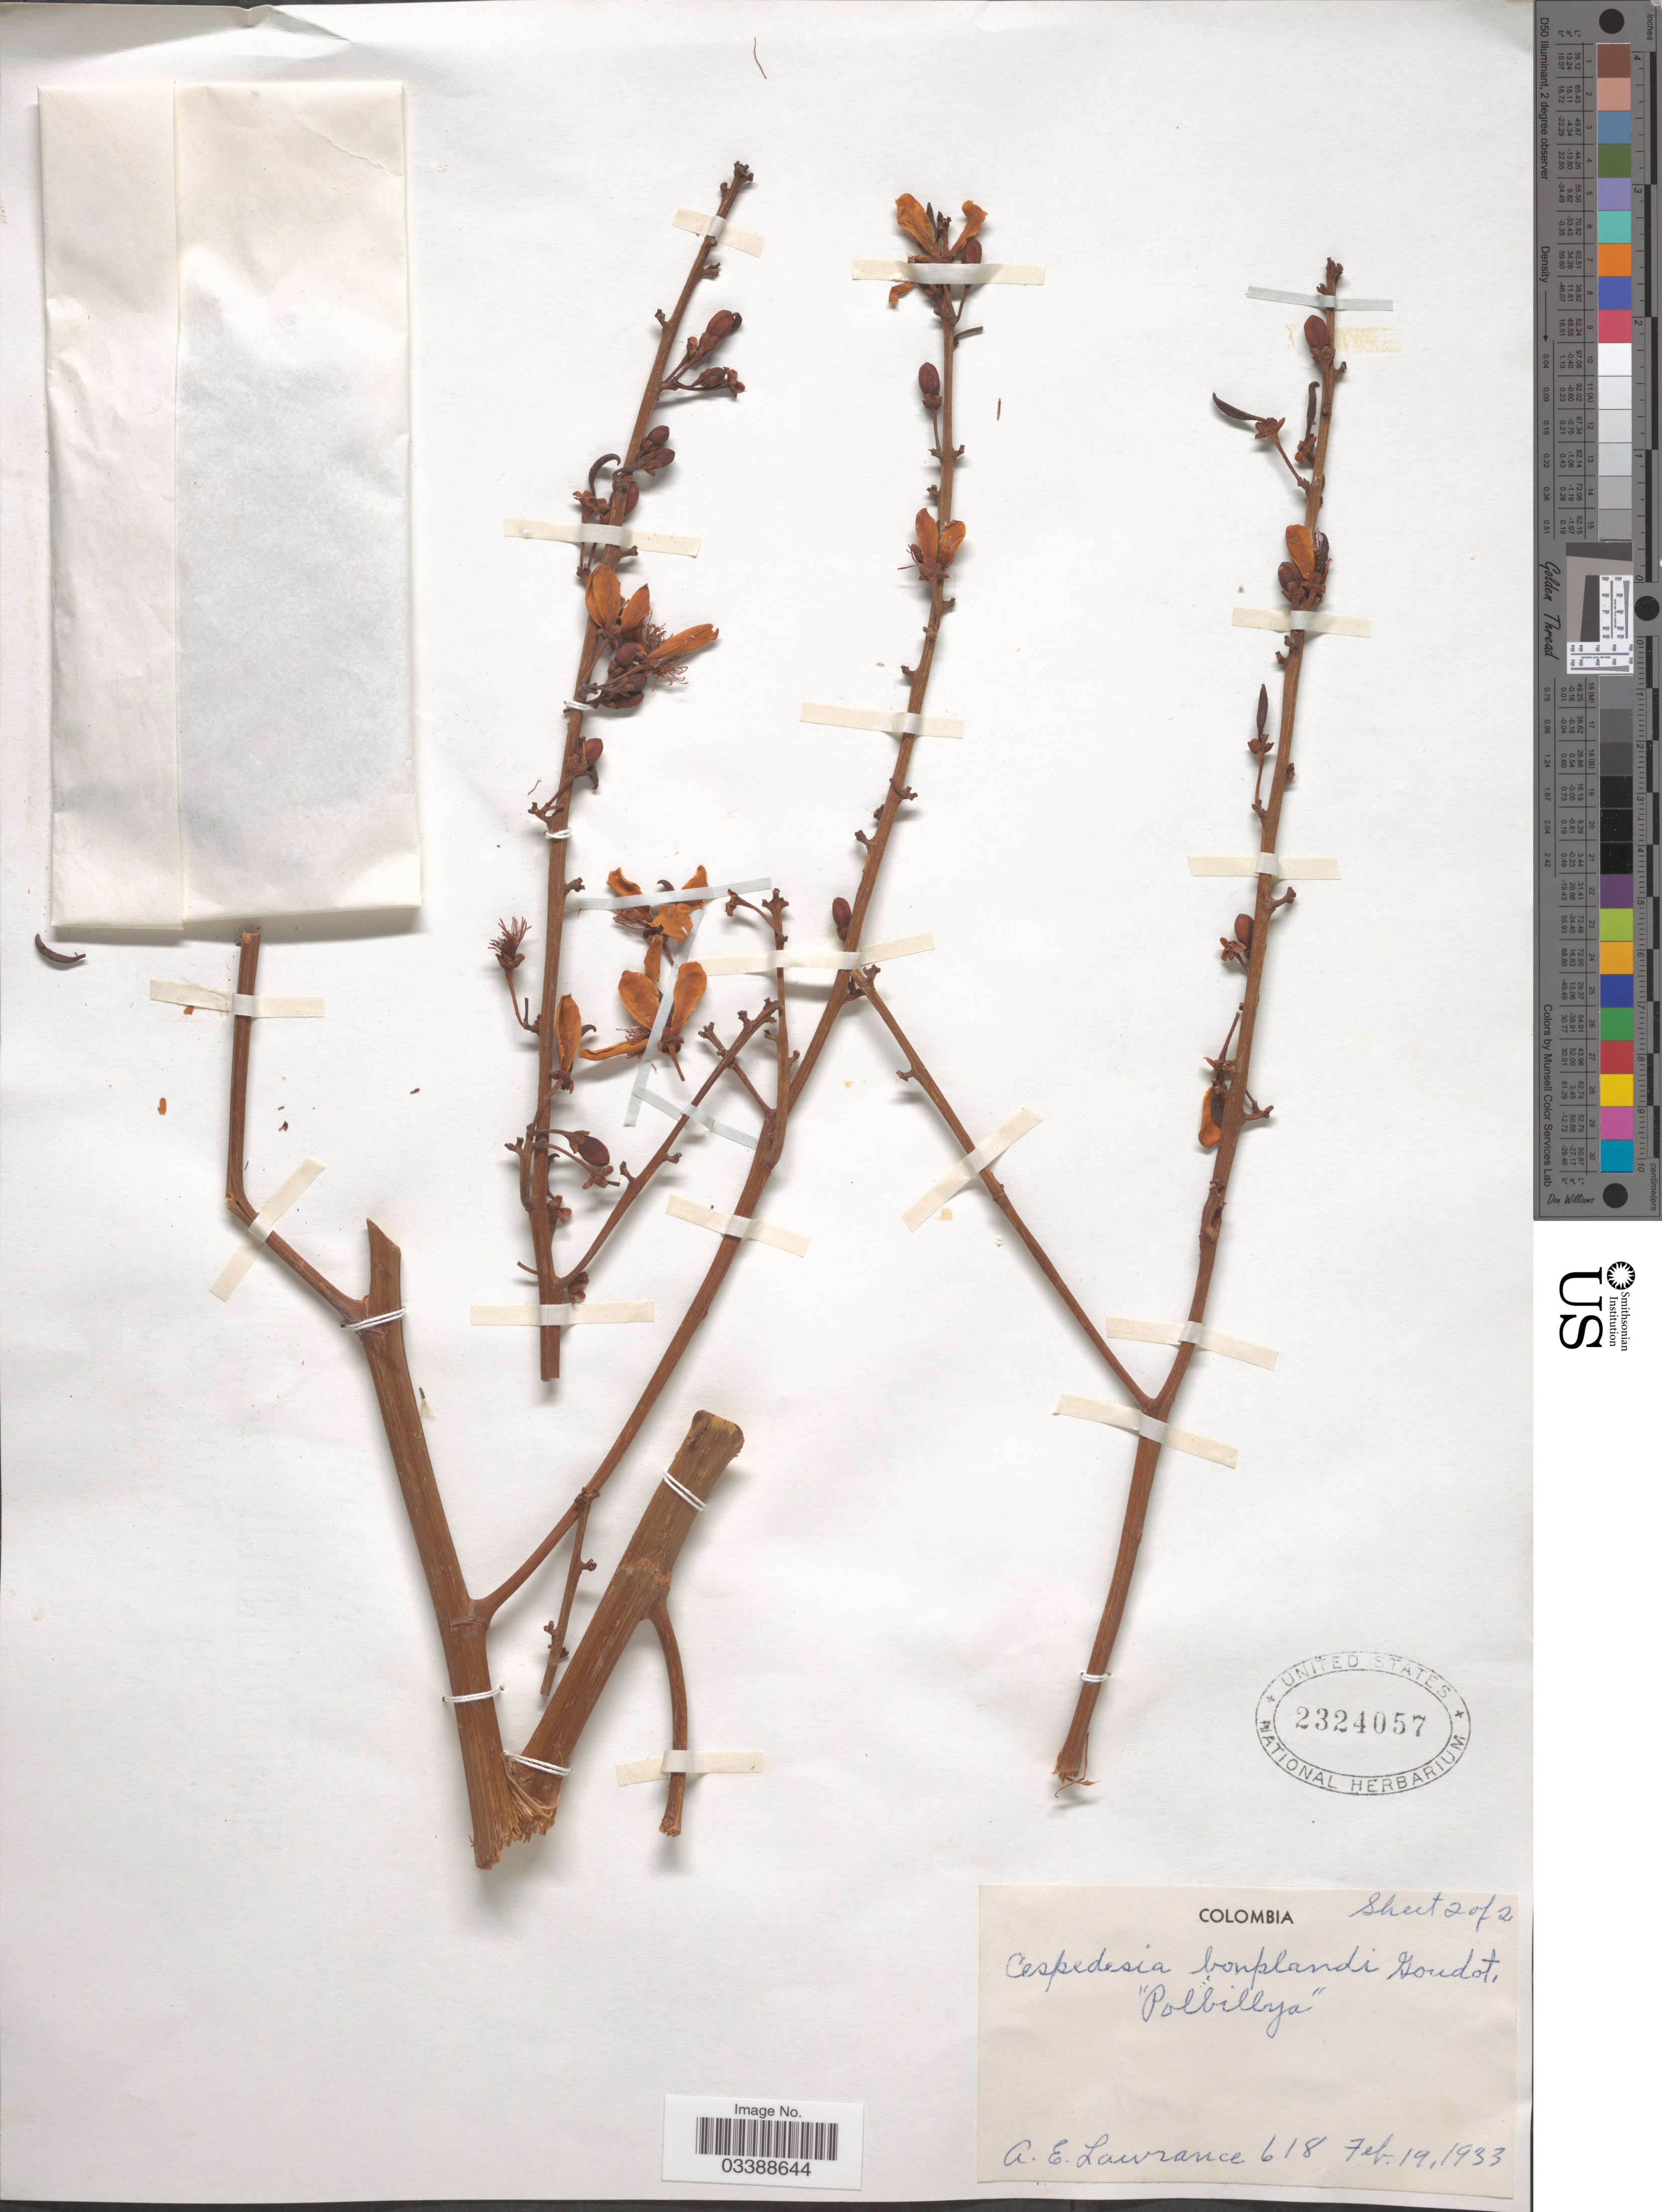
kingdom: Plantae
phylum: Tracheophyta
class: Magnoliopsida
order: Malpighiales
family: Ochnaceae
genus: Cespedesia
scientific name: Cespedesia bonplandii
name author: Goudot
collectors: A. Lawrance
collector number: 618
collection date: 1933-02-19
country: Colombia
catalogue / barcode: US 2324057